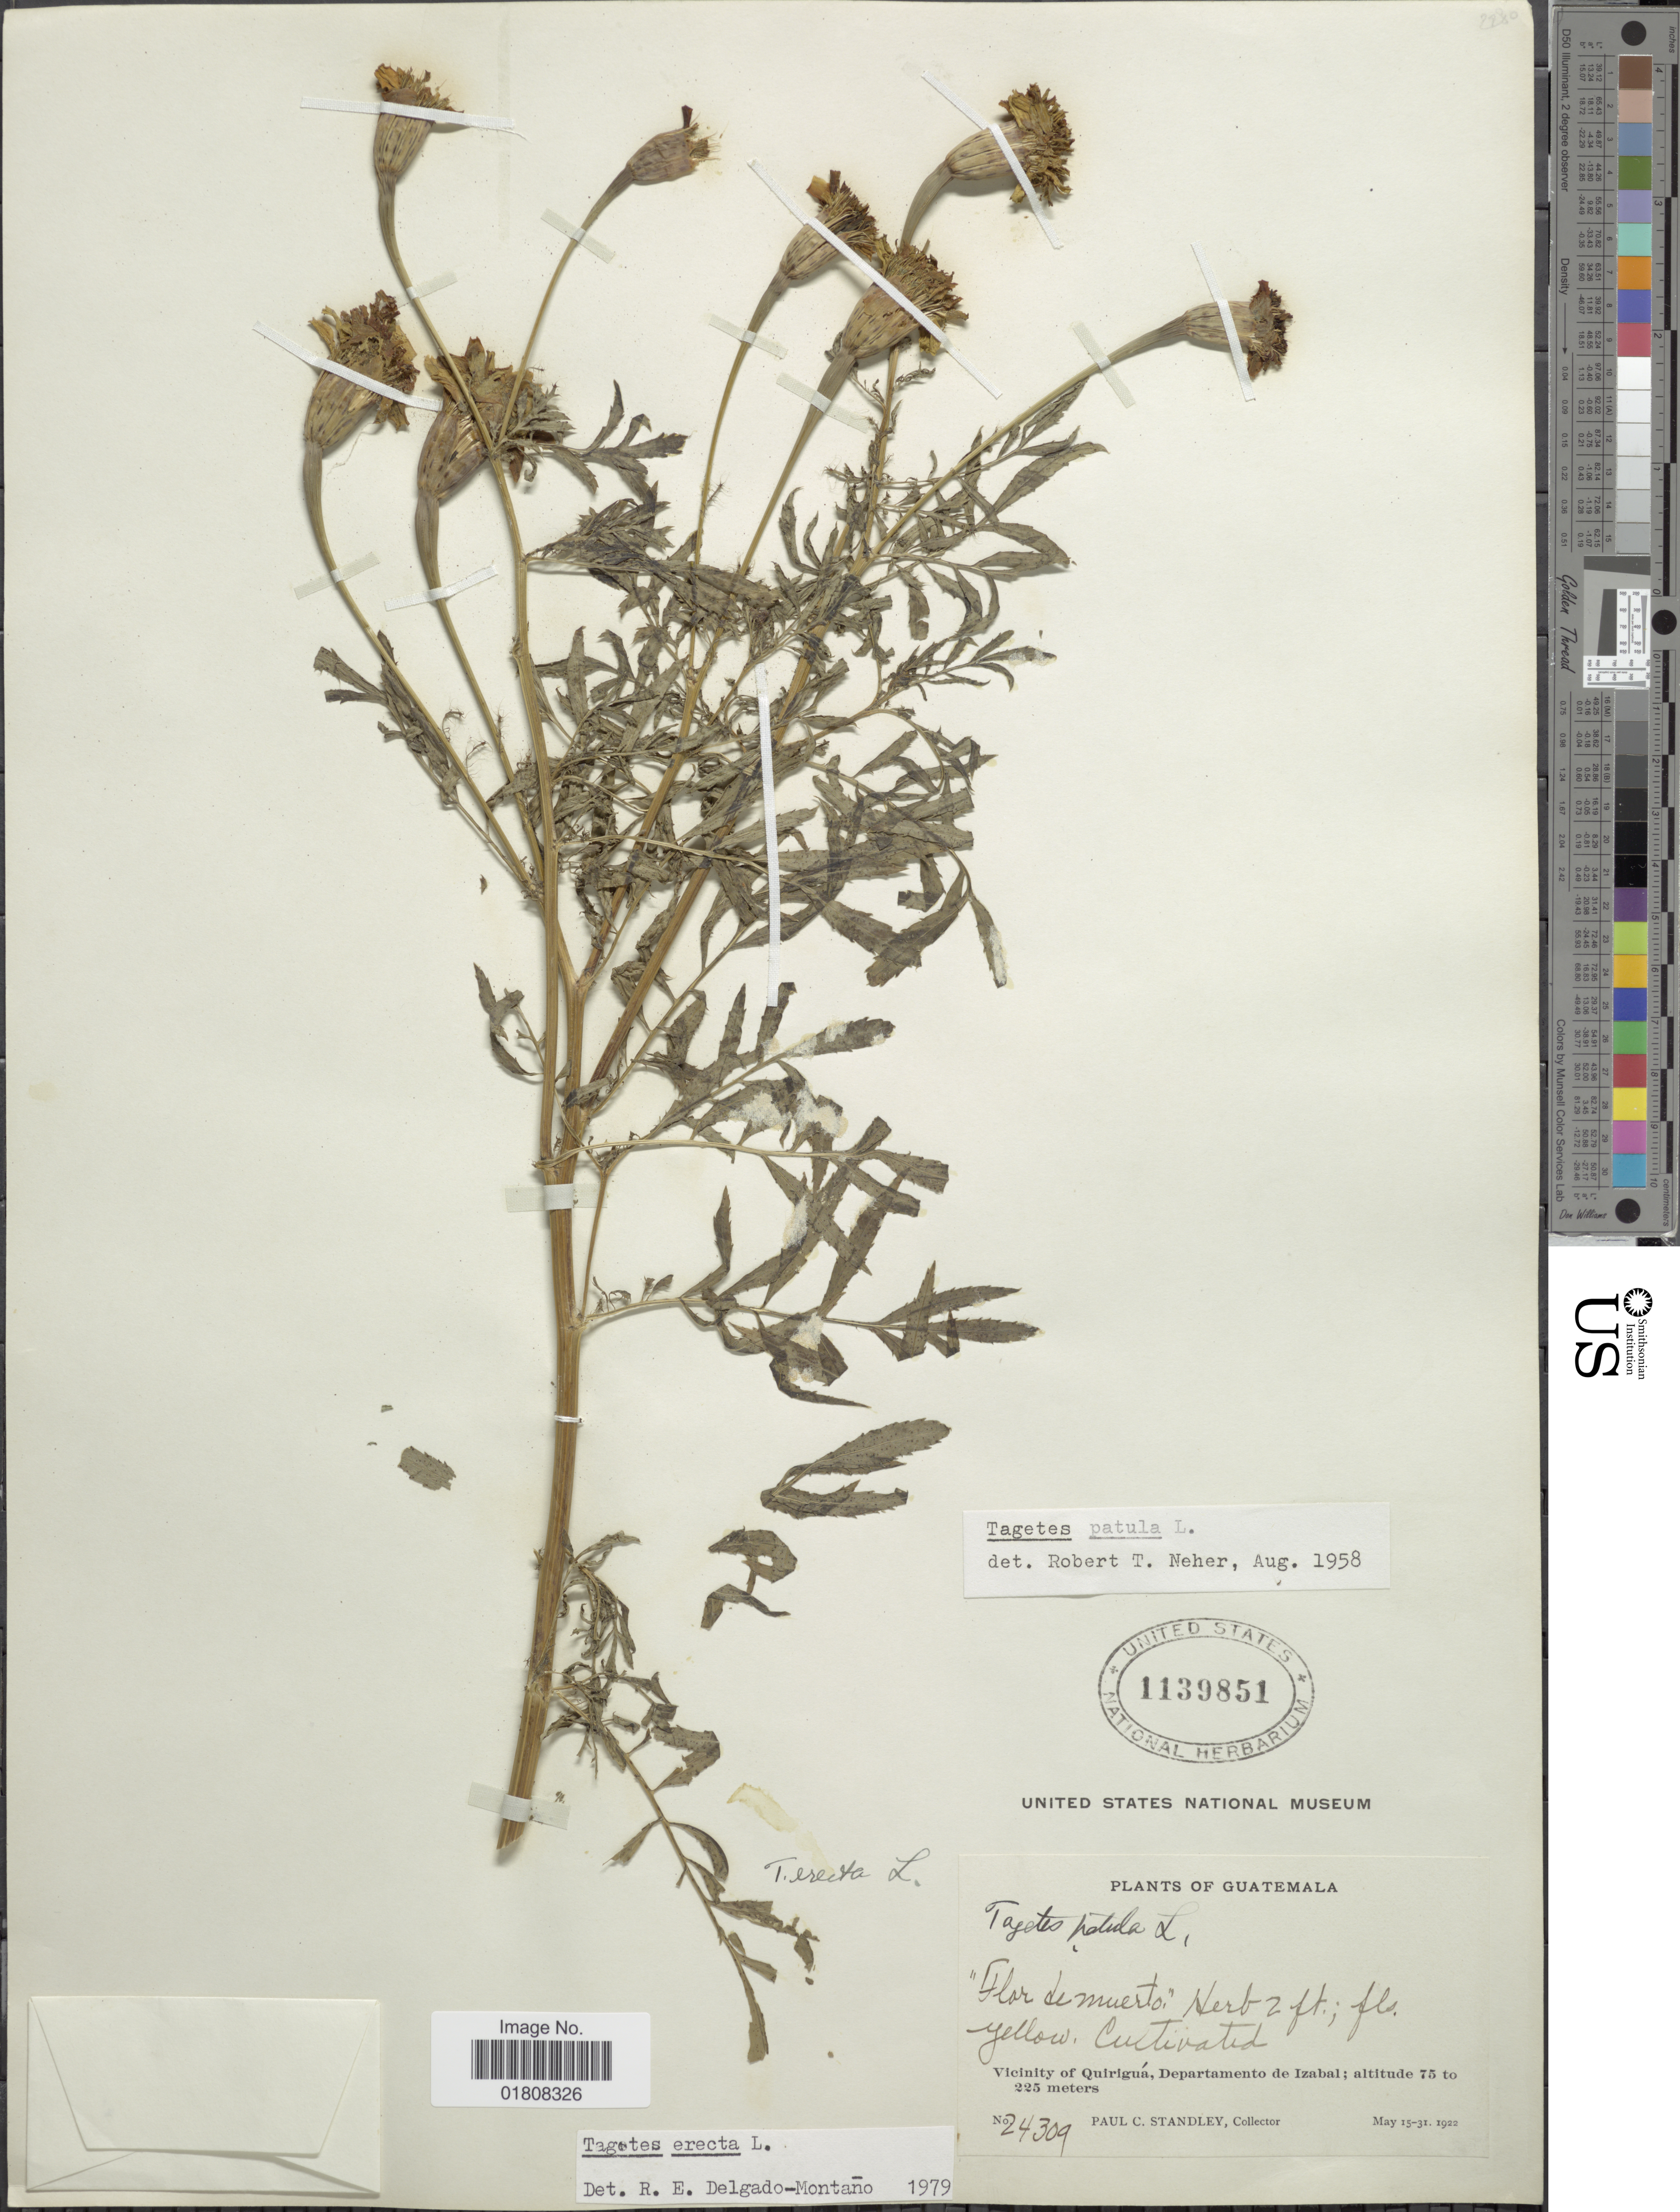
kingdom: Plantae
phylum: Tracheophyta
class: Magnoliopsida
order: Asterales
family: Asteraceae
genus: Tagetes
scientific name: Tagetes patula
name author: L.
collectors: P. C. Standley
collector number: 24309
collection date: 1922-05-15/1922-05-31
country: Guatemala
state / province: Izabal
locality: Vicinity of Quirigua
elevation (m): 75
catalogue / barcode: US 1139851